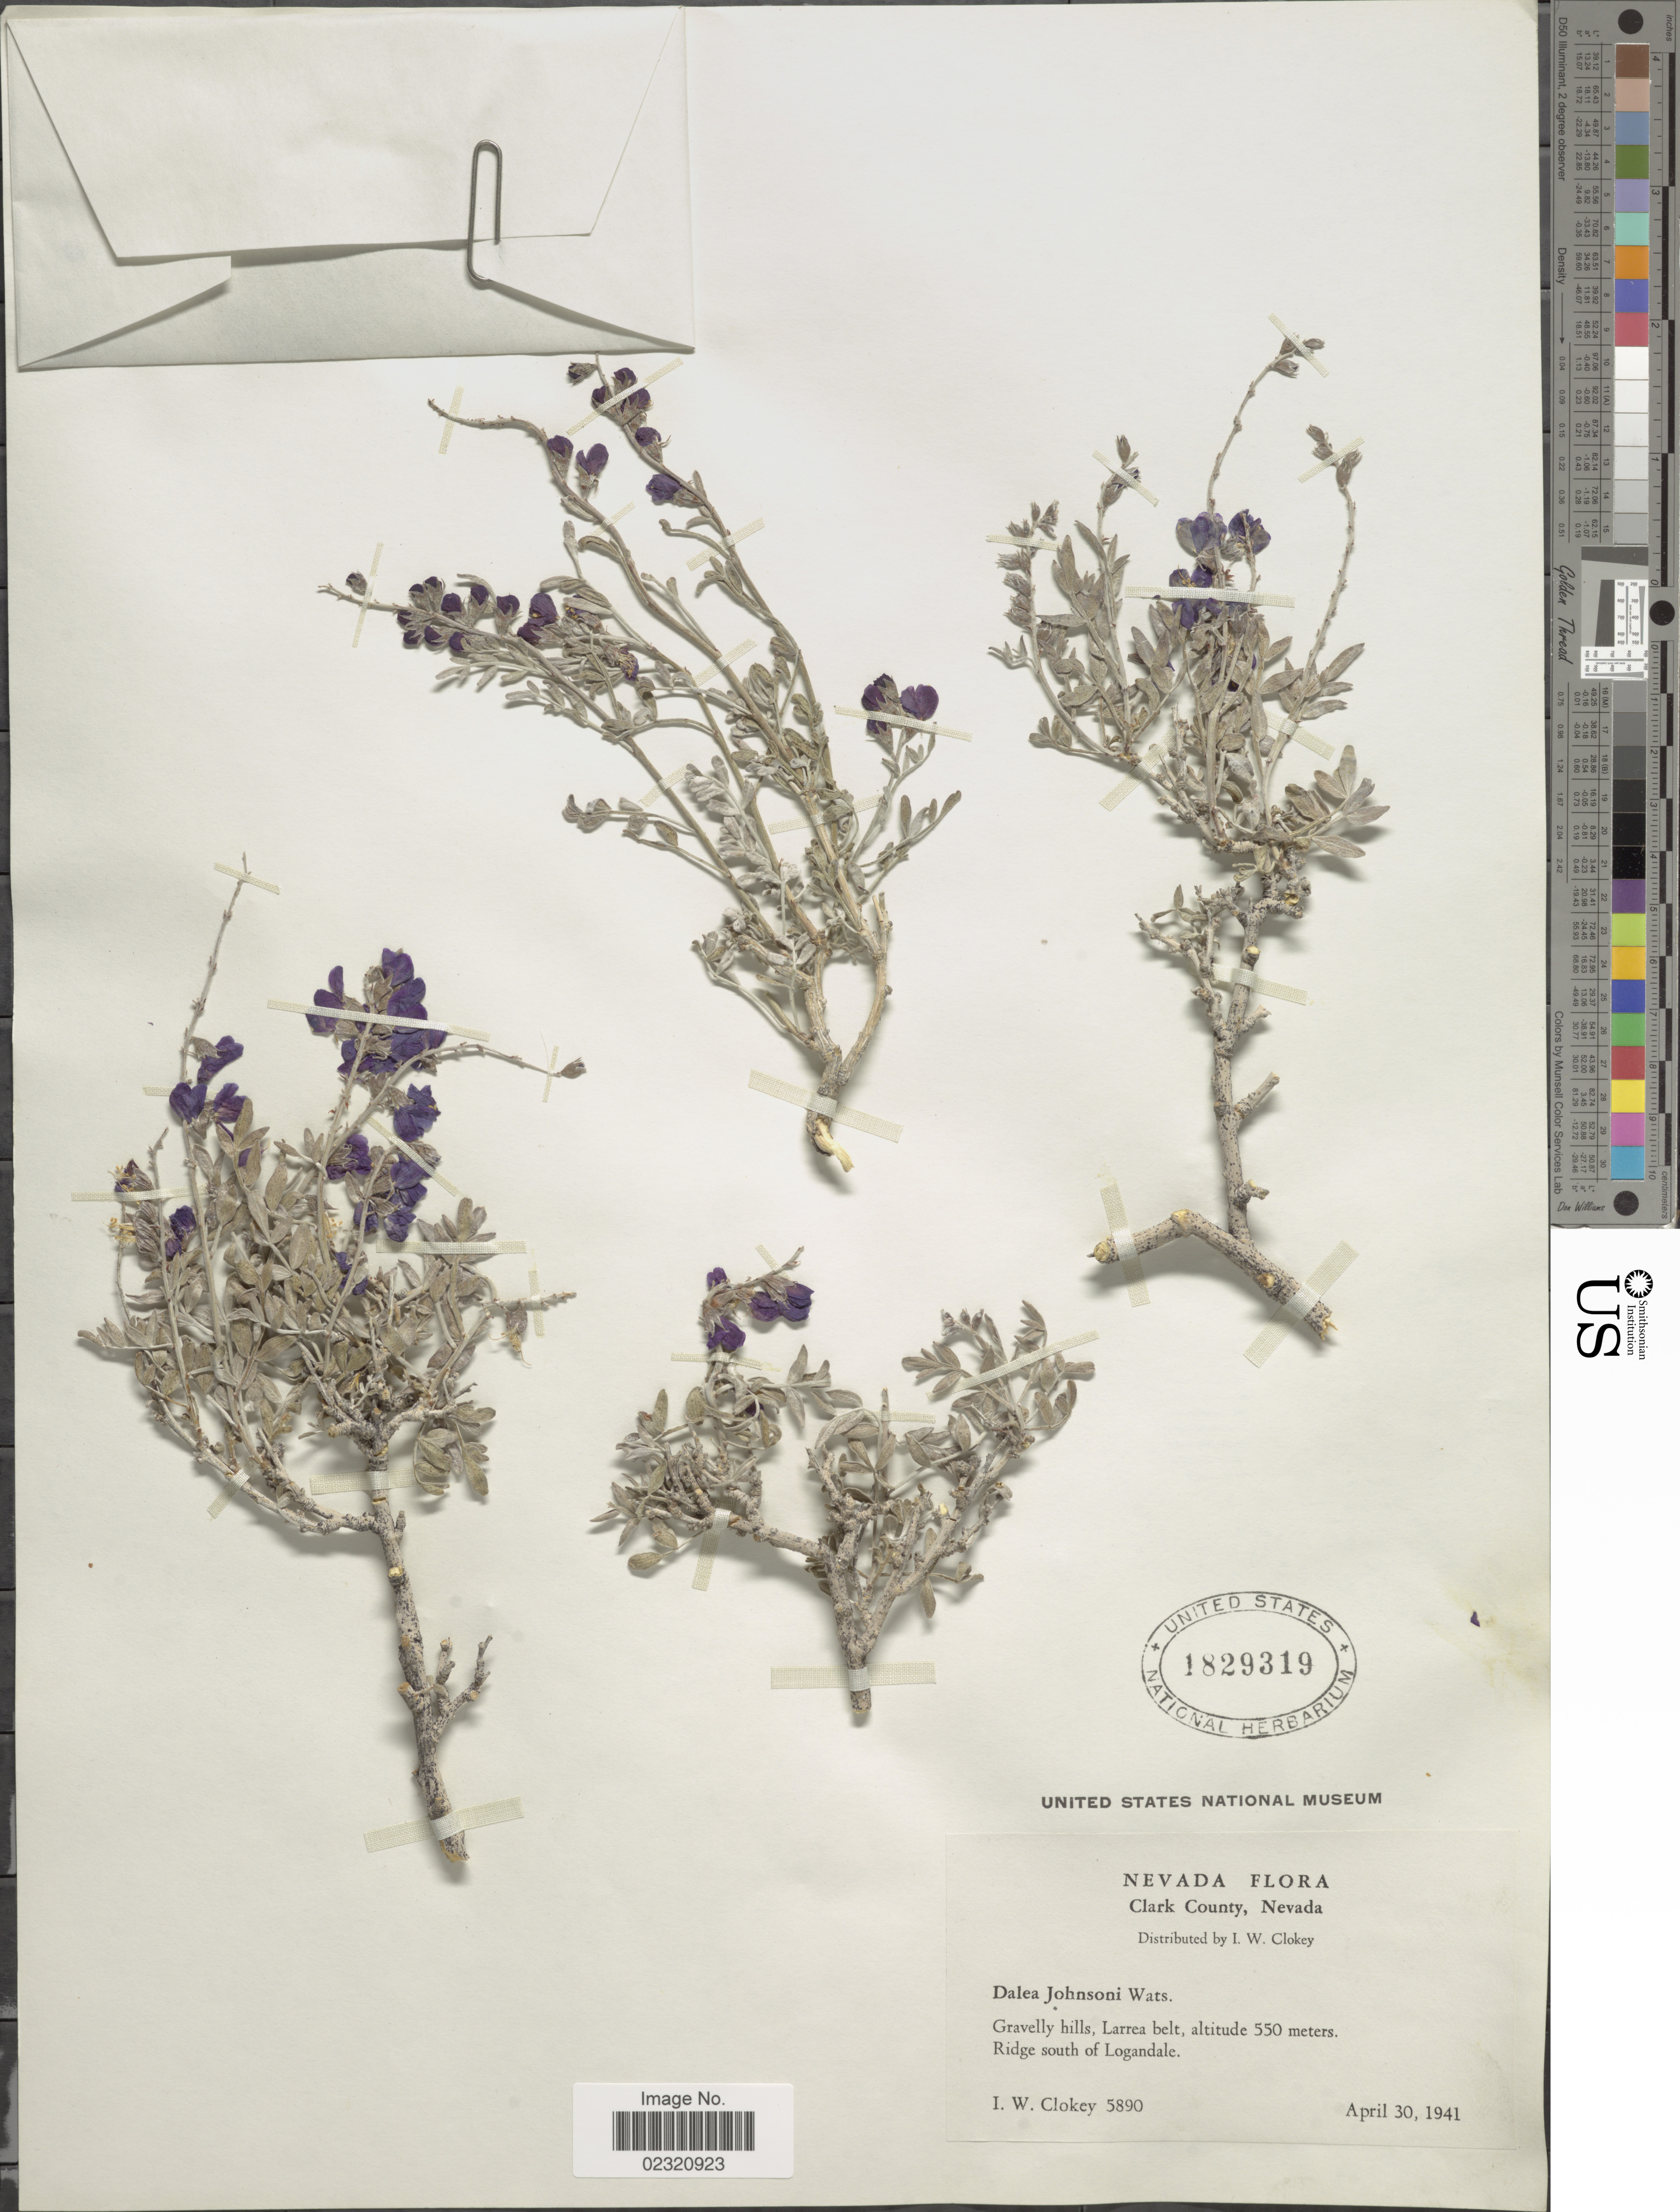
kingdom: Plantae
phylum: Tracheophyta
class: Magnoliopsida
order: Fabales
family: Fabaceae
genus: Psorothamnus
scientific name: Psorothamnus fremontii var. fremontii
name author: (Torr. ex A. Gray) Barneby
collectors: I. W. Clokey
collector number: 5890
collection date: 1941-04-30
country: United States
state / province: Nevada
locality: Clark County, Gravelly hills, Larrea belt, Ridge south of Logandale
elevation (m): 550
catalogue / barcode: US 1829319